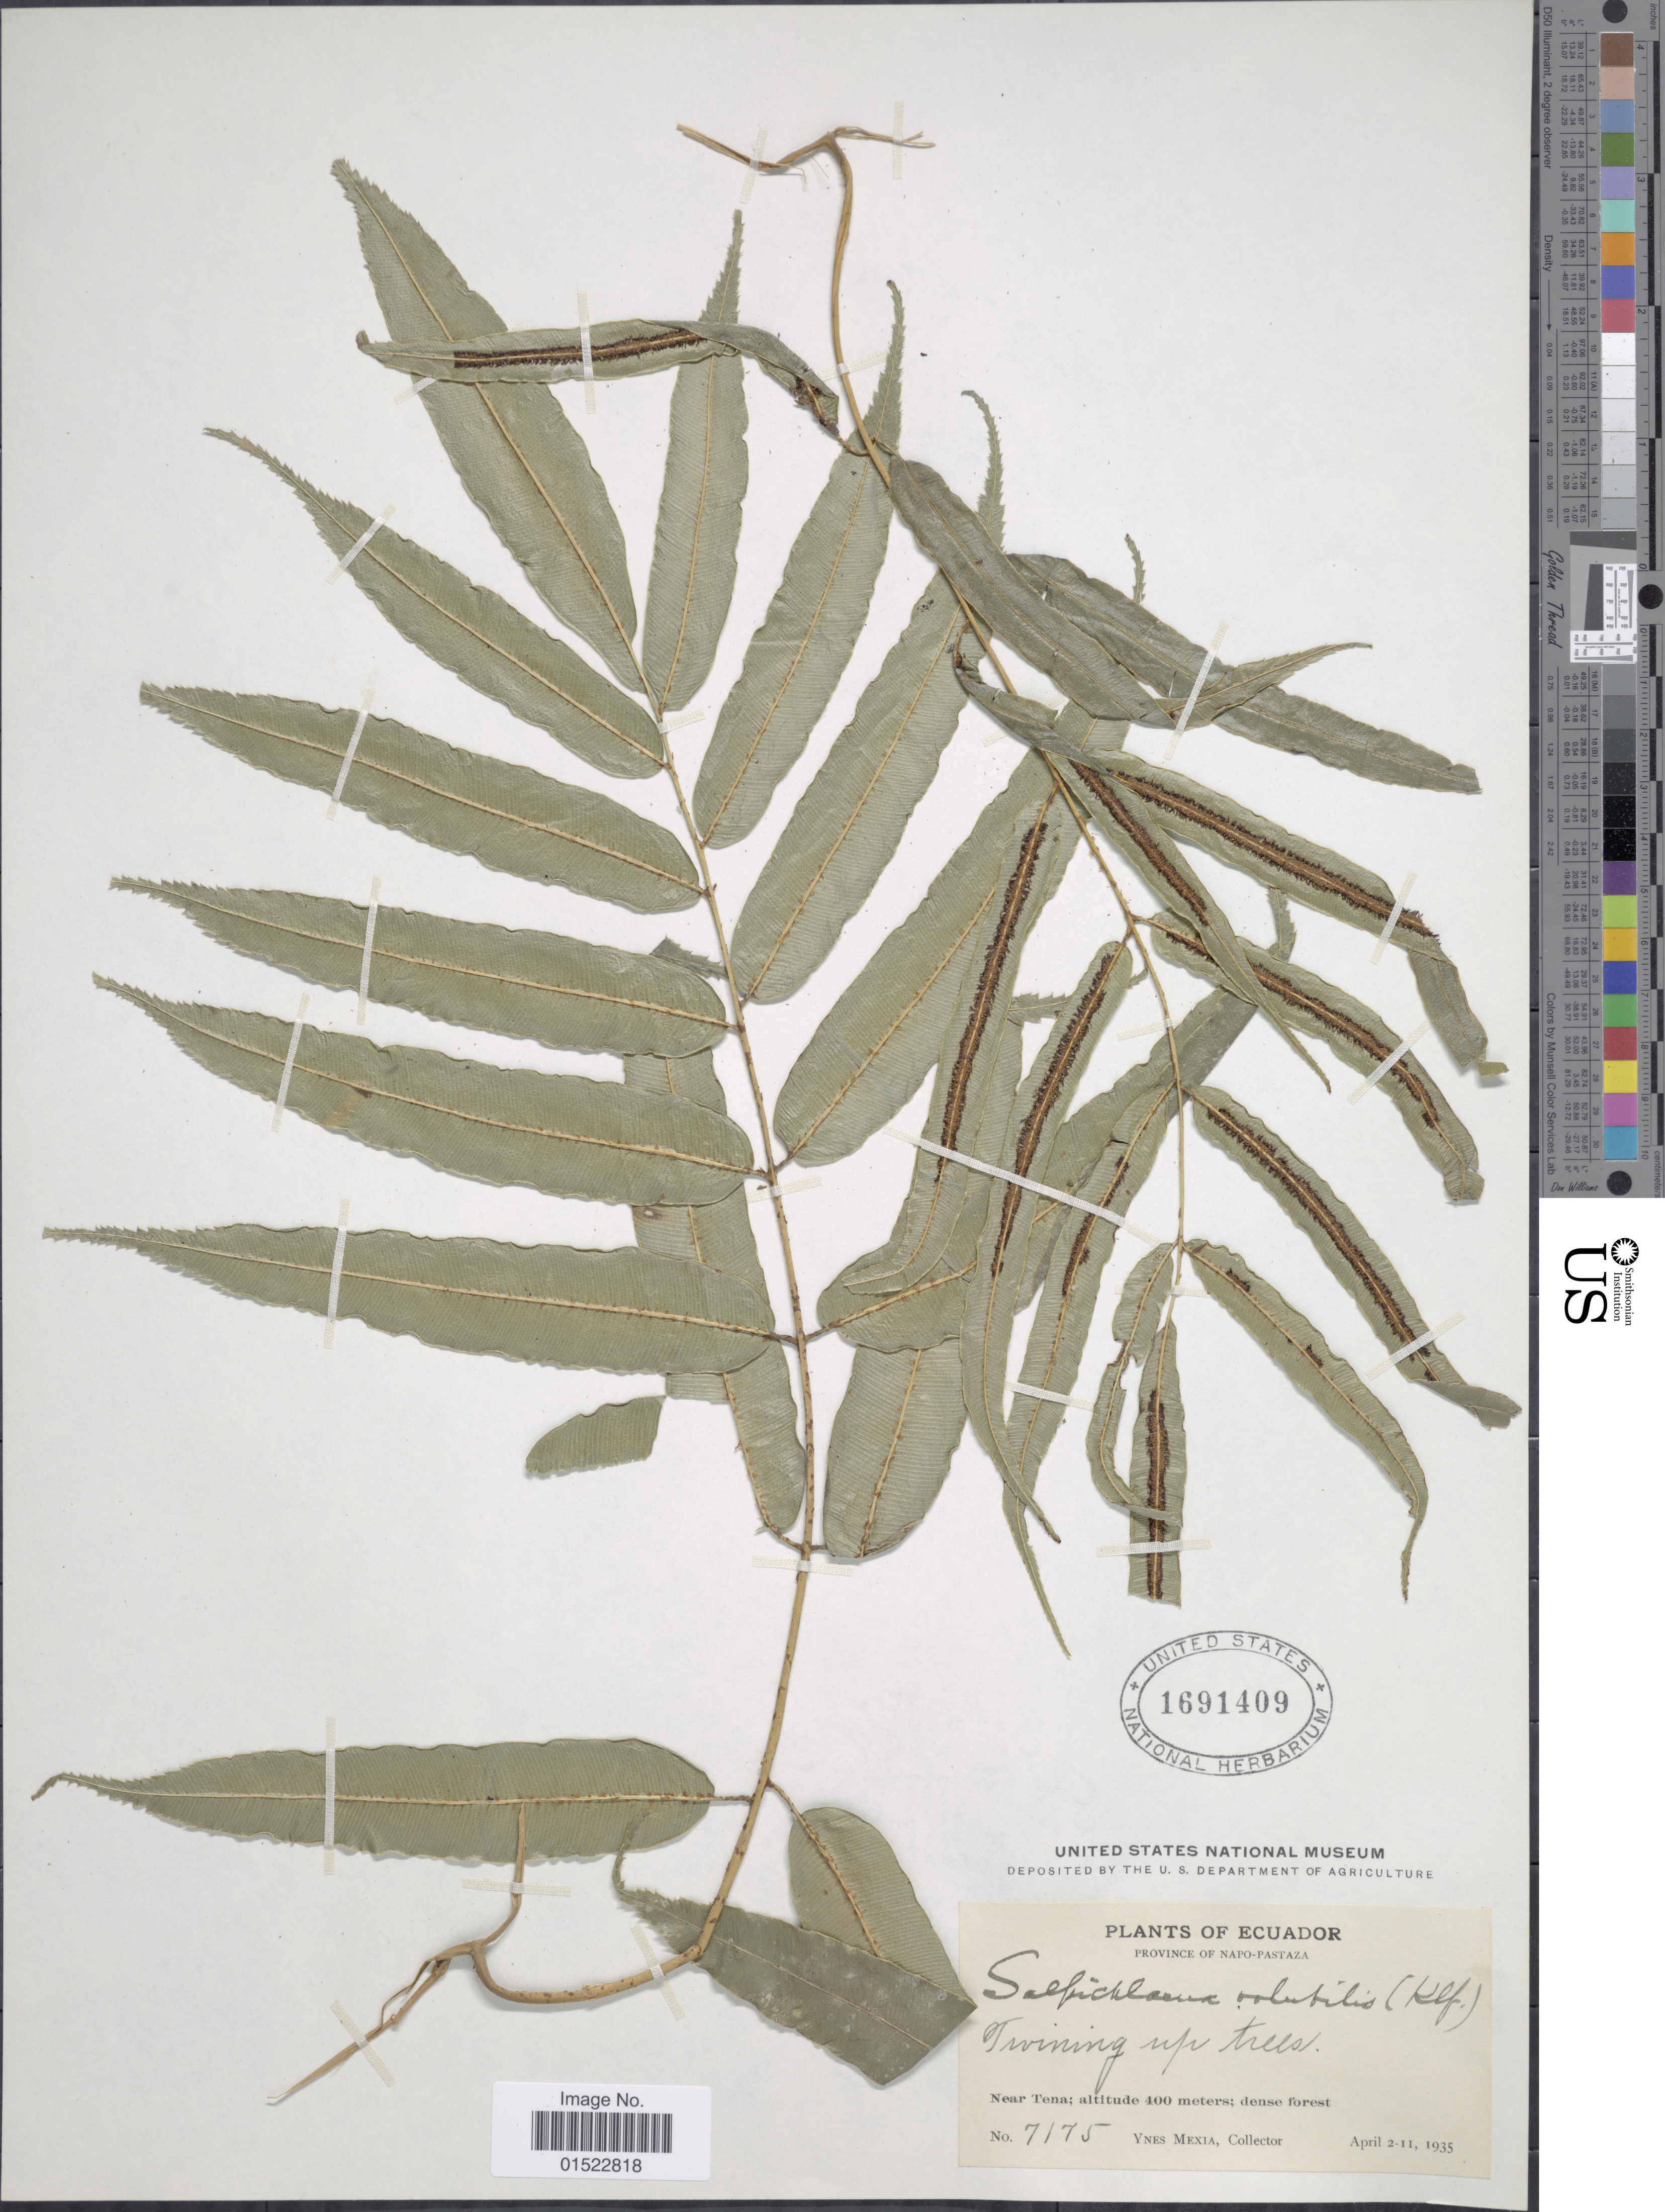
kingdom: Plantae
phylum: Tracheophyta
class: Polypodiopsida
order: Polypodiales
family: Blechnaceae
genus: Salpichlaena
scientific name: Salpichlaena volubilis subsp. volubilis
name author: (Kaulf.) J. Sm.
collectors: Y. Mexia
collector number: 7175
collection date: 1935-04-02/1935-04-11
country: Ecuador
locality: Province of Napo-Pastaza, near Tena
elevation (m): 400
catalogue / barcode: US 1691409